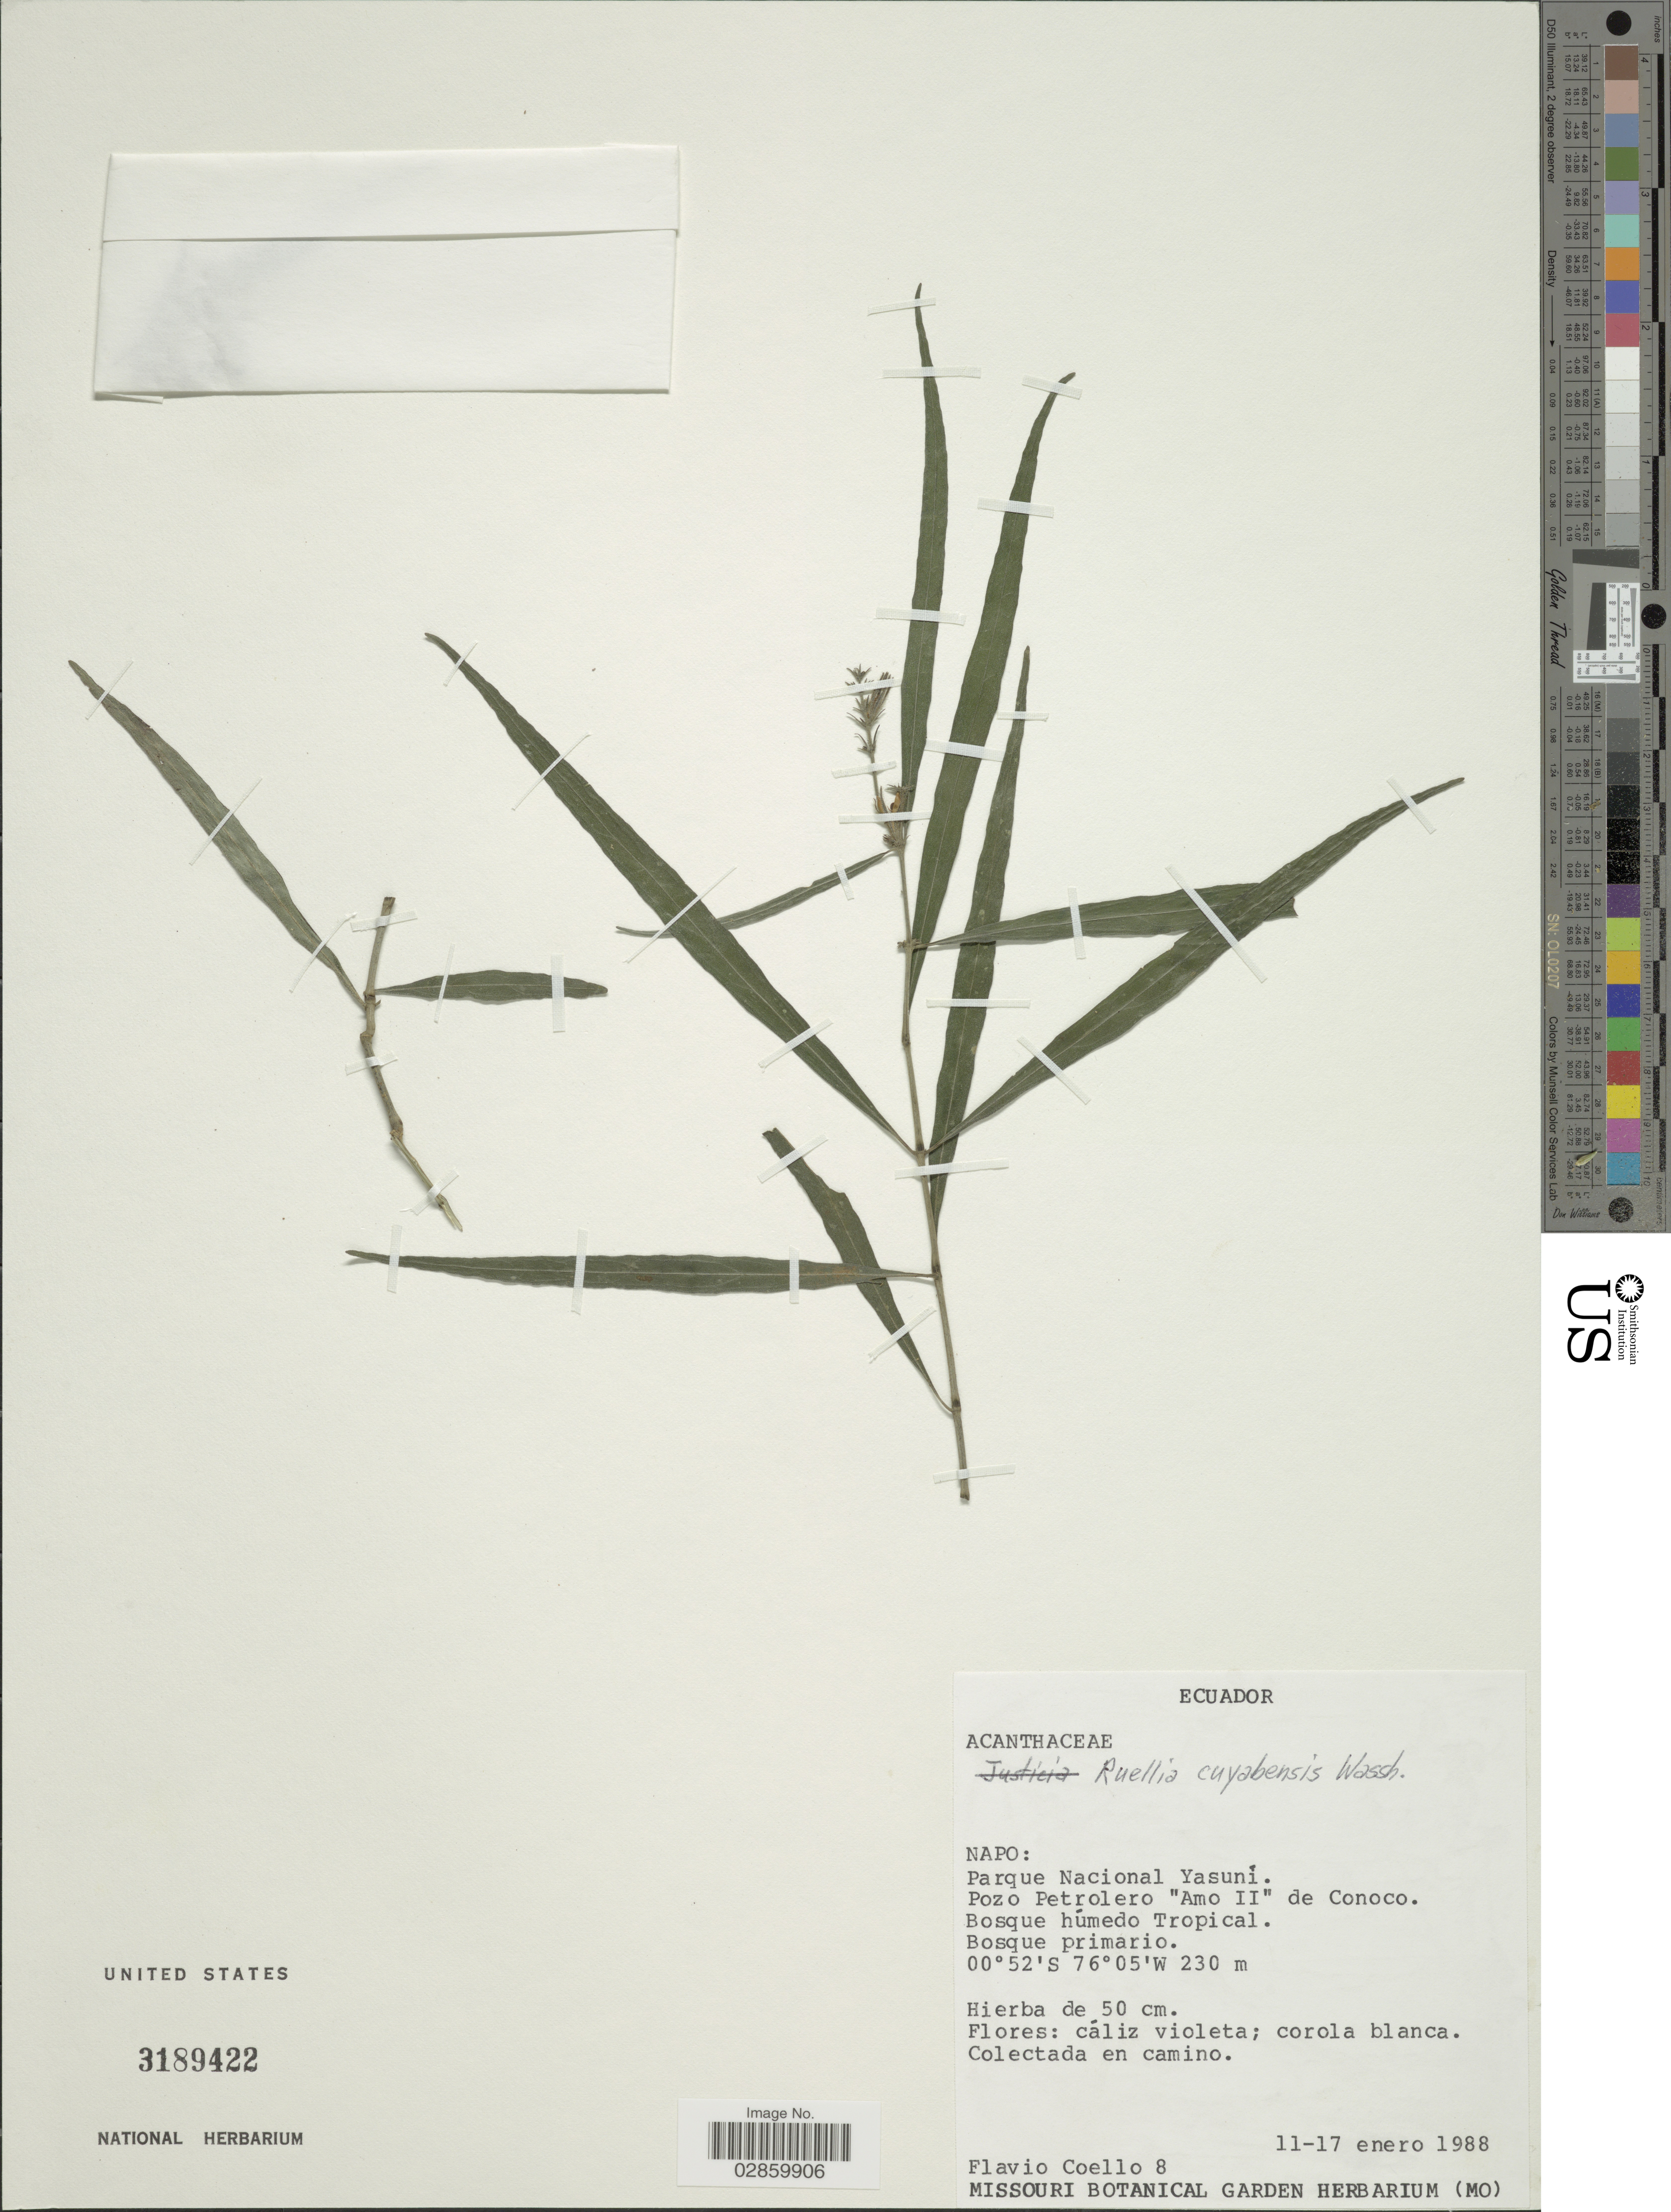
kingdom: Plantae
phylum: Tracheophyta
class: Magnoliopsida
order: Lamiales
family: Acanthaceae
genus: Ruellia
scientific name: Ruellia cuyabensis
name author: Wassh.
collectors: F. Coello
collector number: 8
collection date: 1988-01-11/1988-01-17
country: Ecuador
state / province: Napo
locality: Parque Nacional Yasuní. Pozo Petrolero "Amo II" de Conoco.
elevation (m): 230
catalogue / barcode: US 3189422